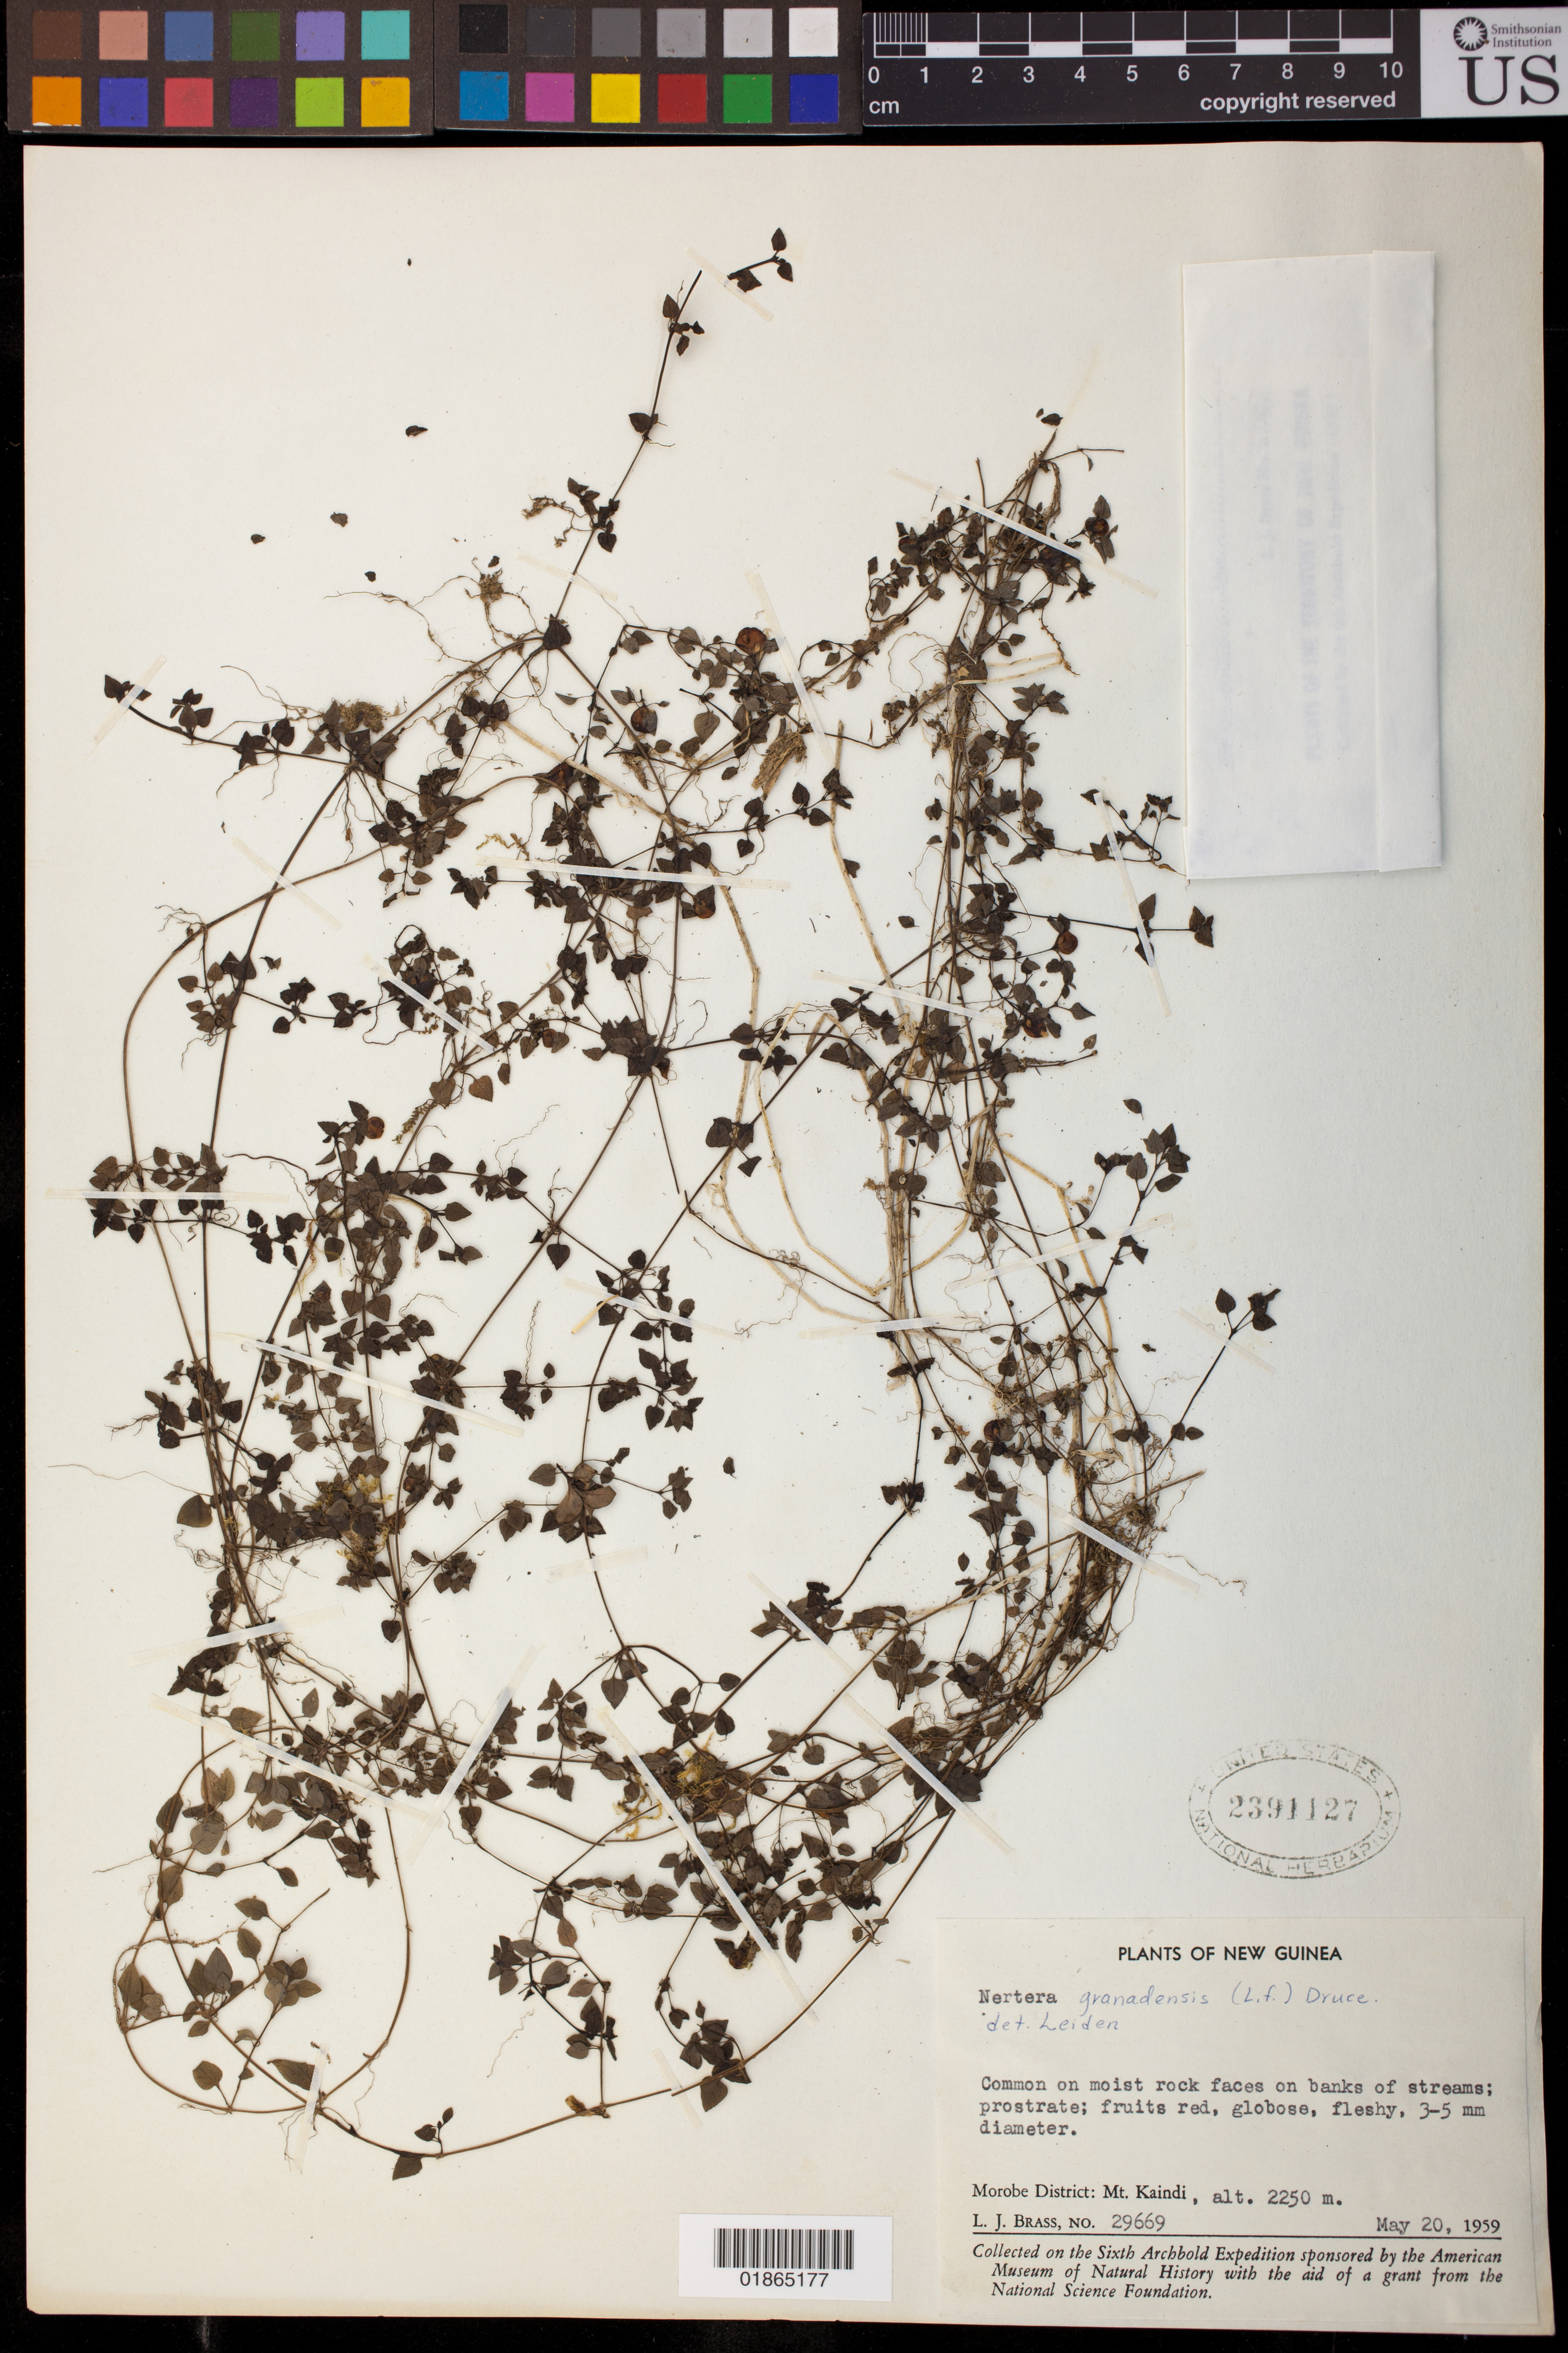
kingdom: Plantae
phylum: Tracheophyta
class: Magnoliopsida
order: Gentianales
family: Rubiaceae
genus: Nertera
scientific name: Nertera granadensis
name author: (Mutis ex L. f.) Druce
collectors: L. J. Brass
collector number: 29669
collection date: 1959-05-20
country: Papua New Guinea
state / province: Morobe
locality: New Guinea. Morobe District: Mt. Kaindi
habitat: Common on moist rock faces on banks of streams;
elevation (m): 2250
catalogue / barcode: US 2391127